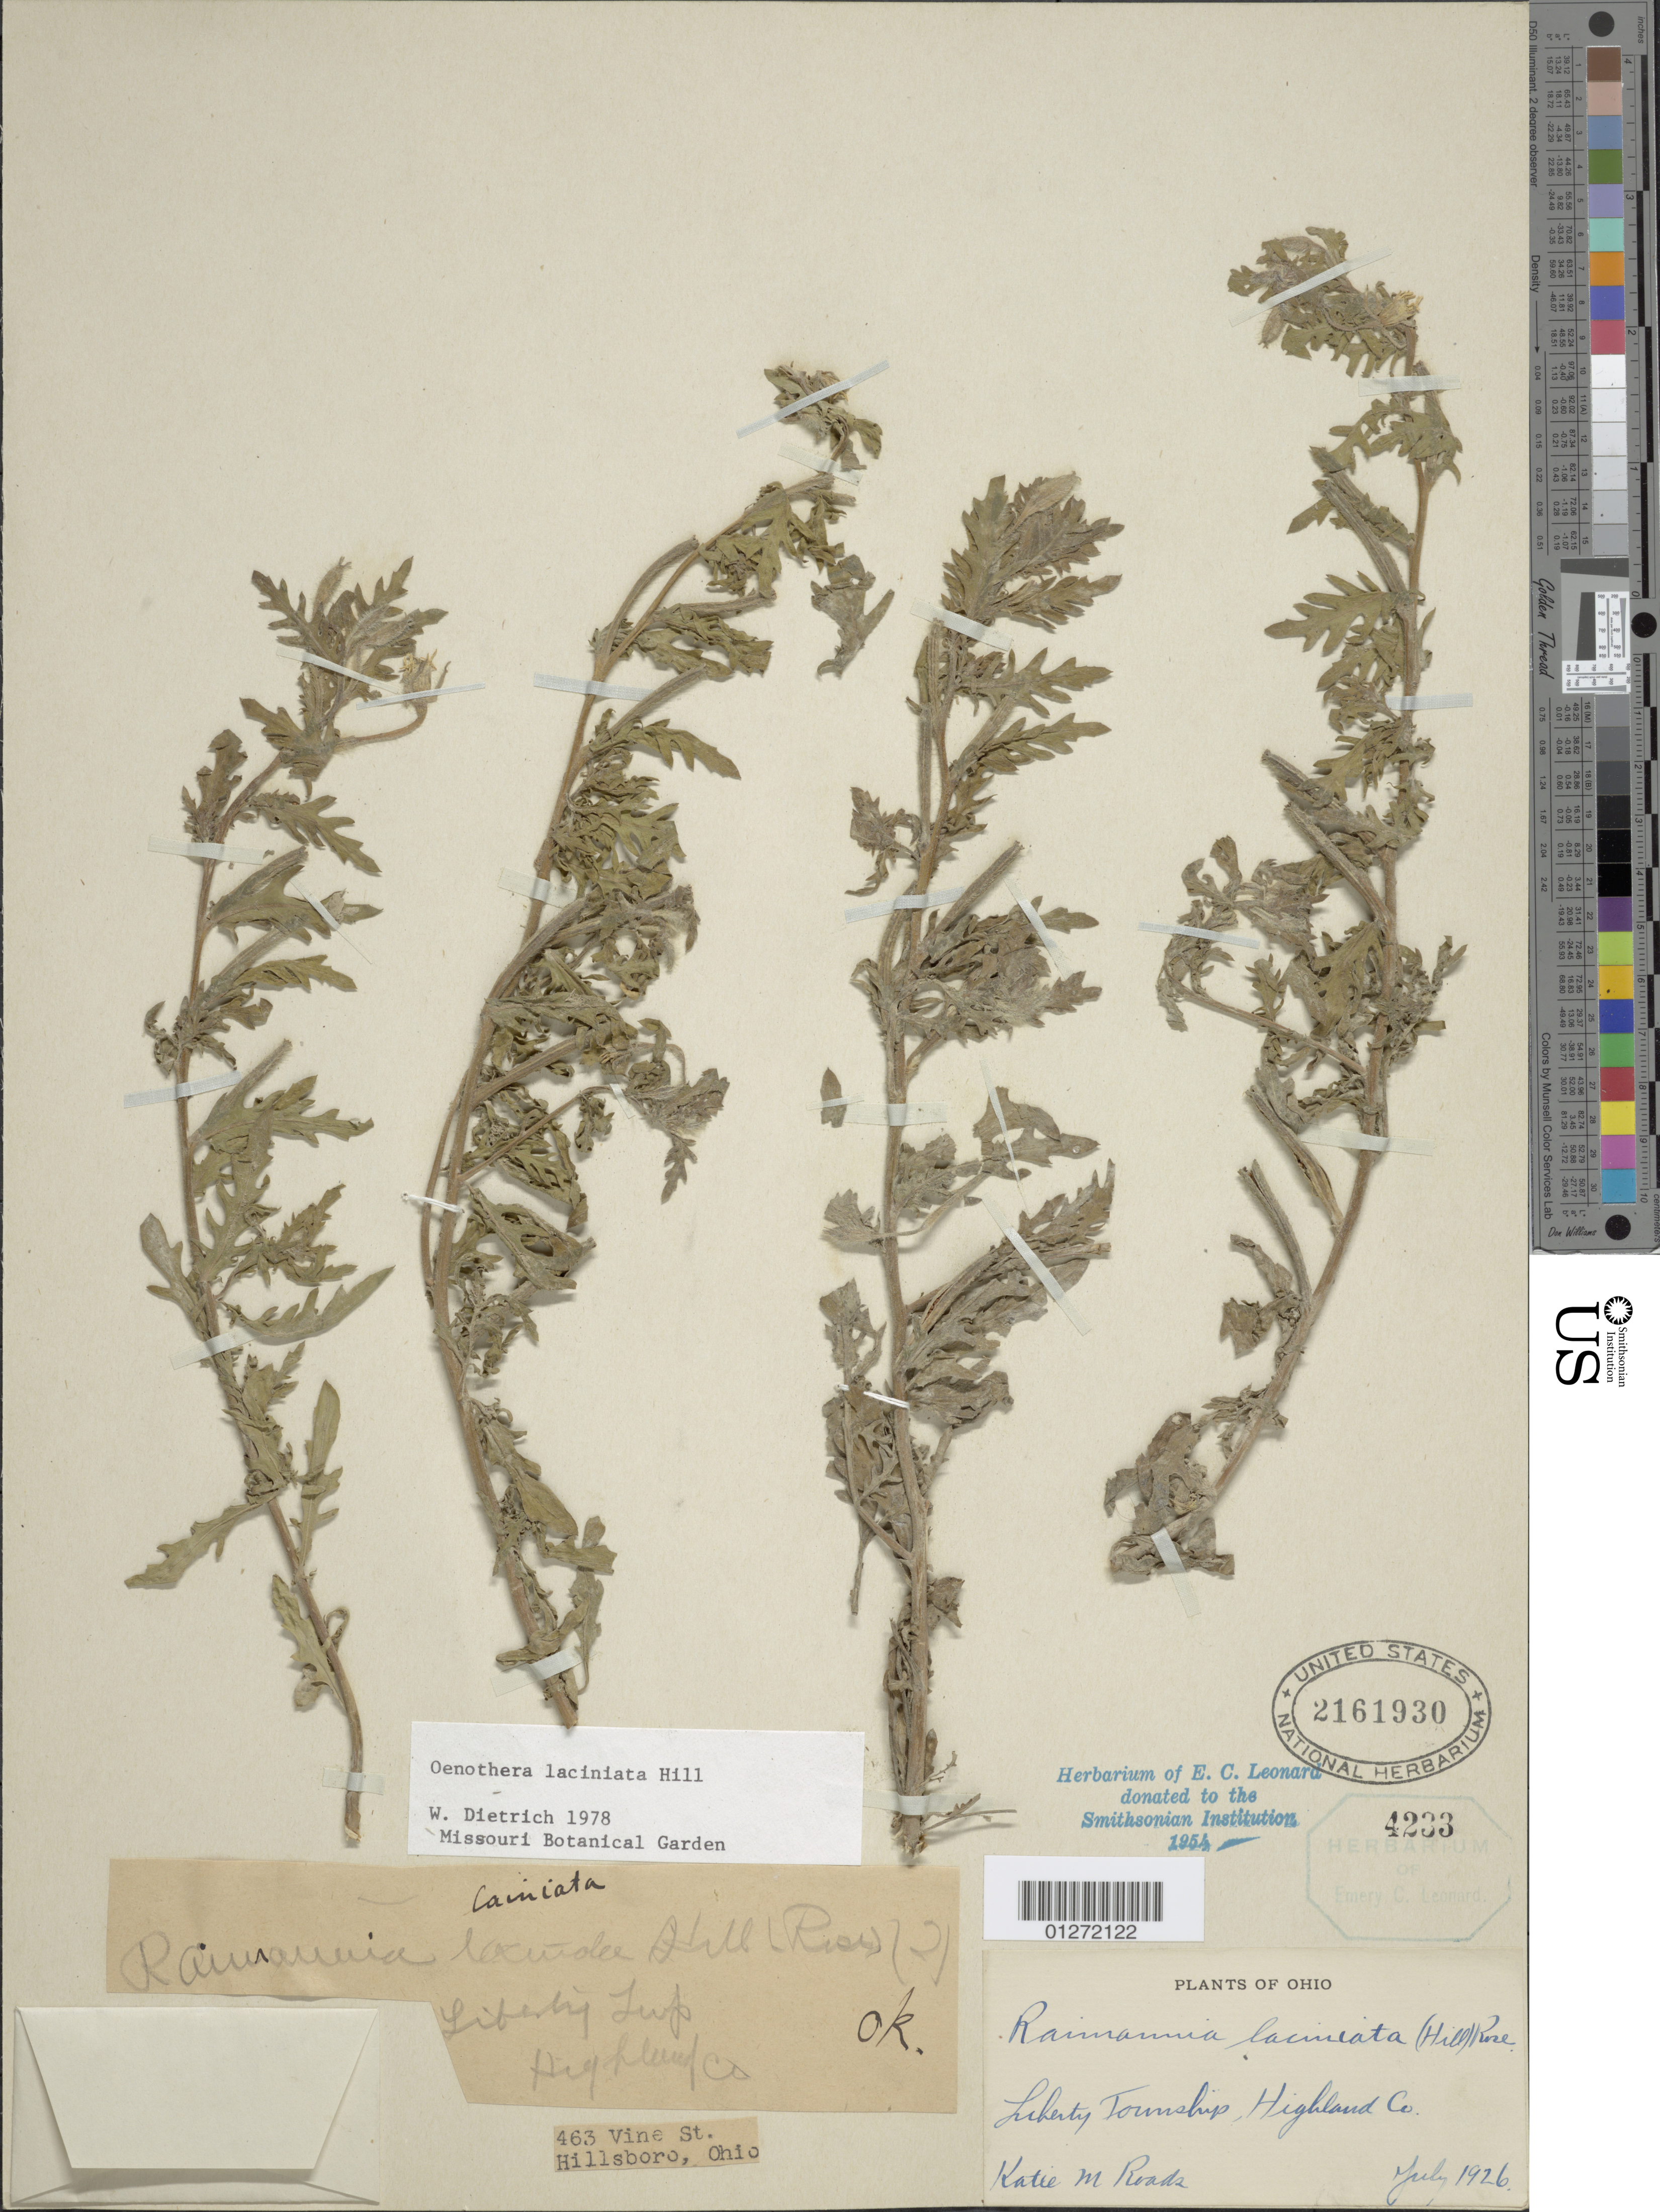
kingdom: Plantae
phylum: Tracheophyta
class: Magnoliopsida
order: Myrtales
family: Onagraceae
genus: Oenothera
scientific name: Oenothera laciniata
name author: Hill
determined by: Dietrich, W.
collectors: K. Roads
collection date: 1926-07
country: United States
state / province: Ohio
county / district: Highland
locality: Liberty Township.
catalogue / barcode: US 2161930